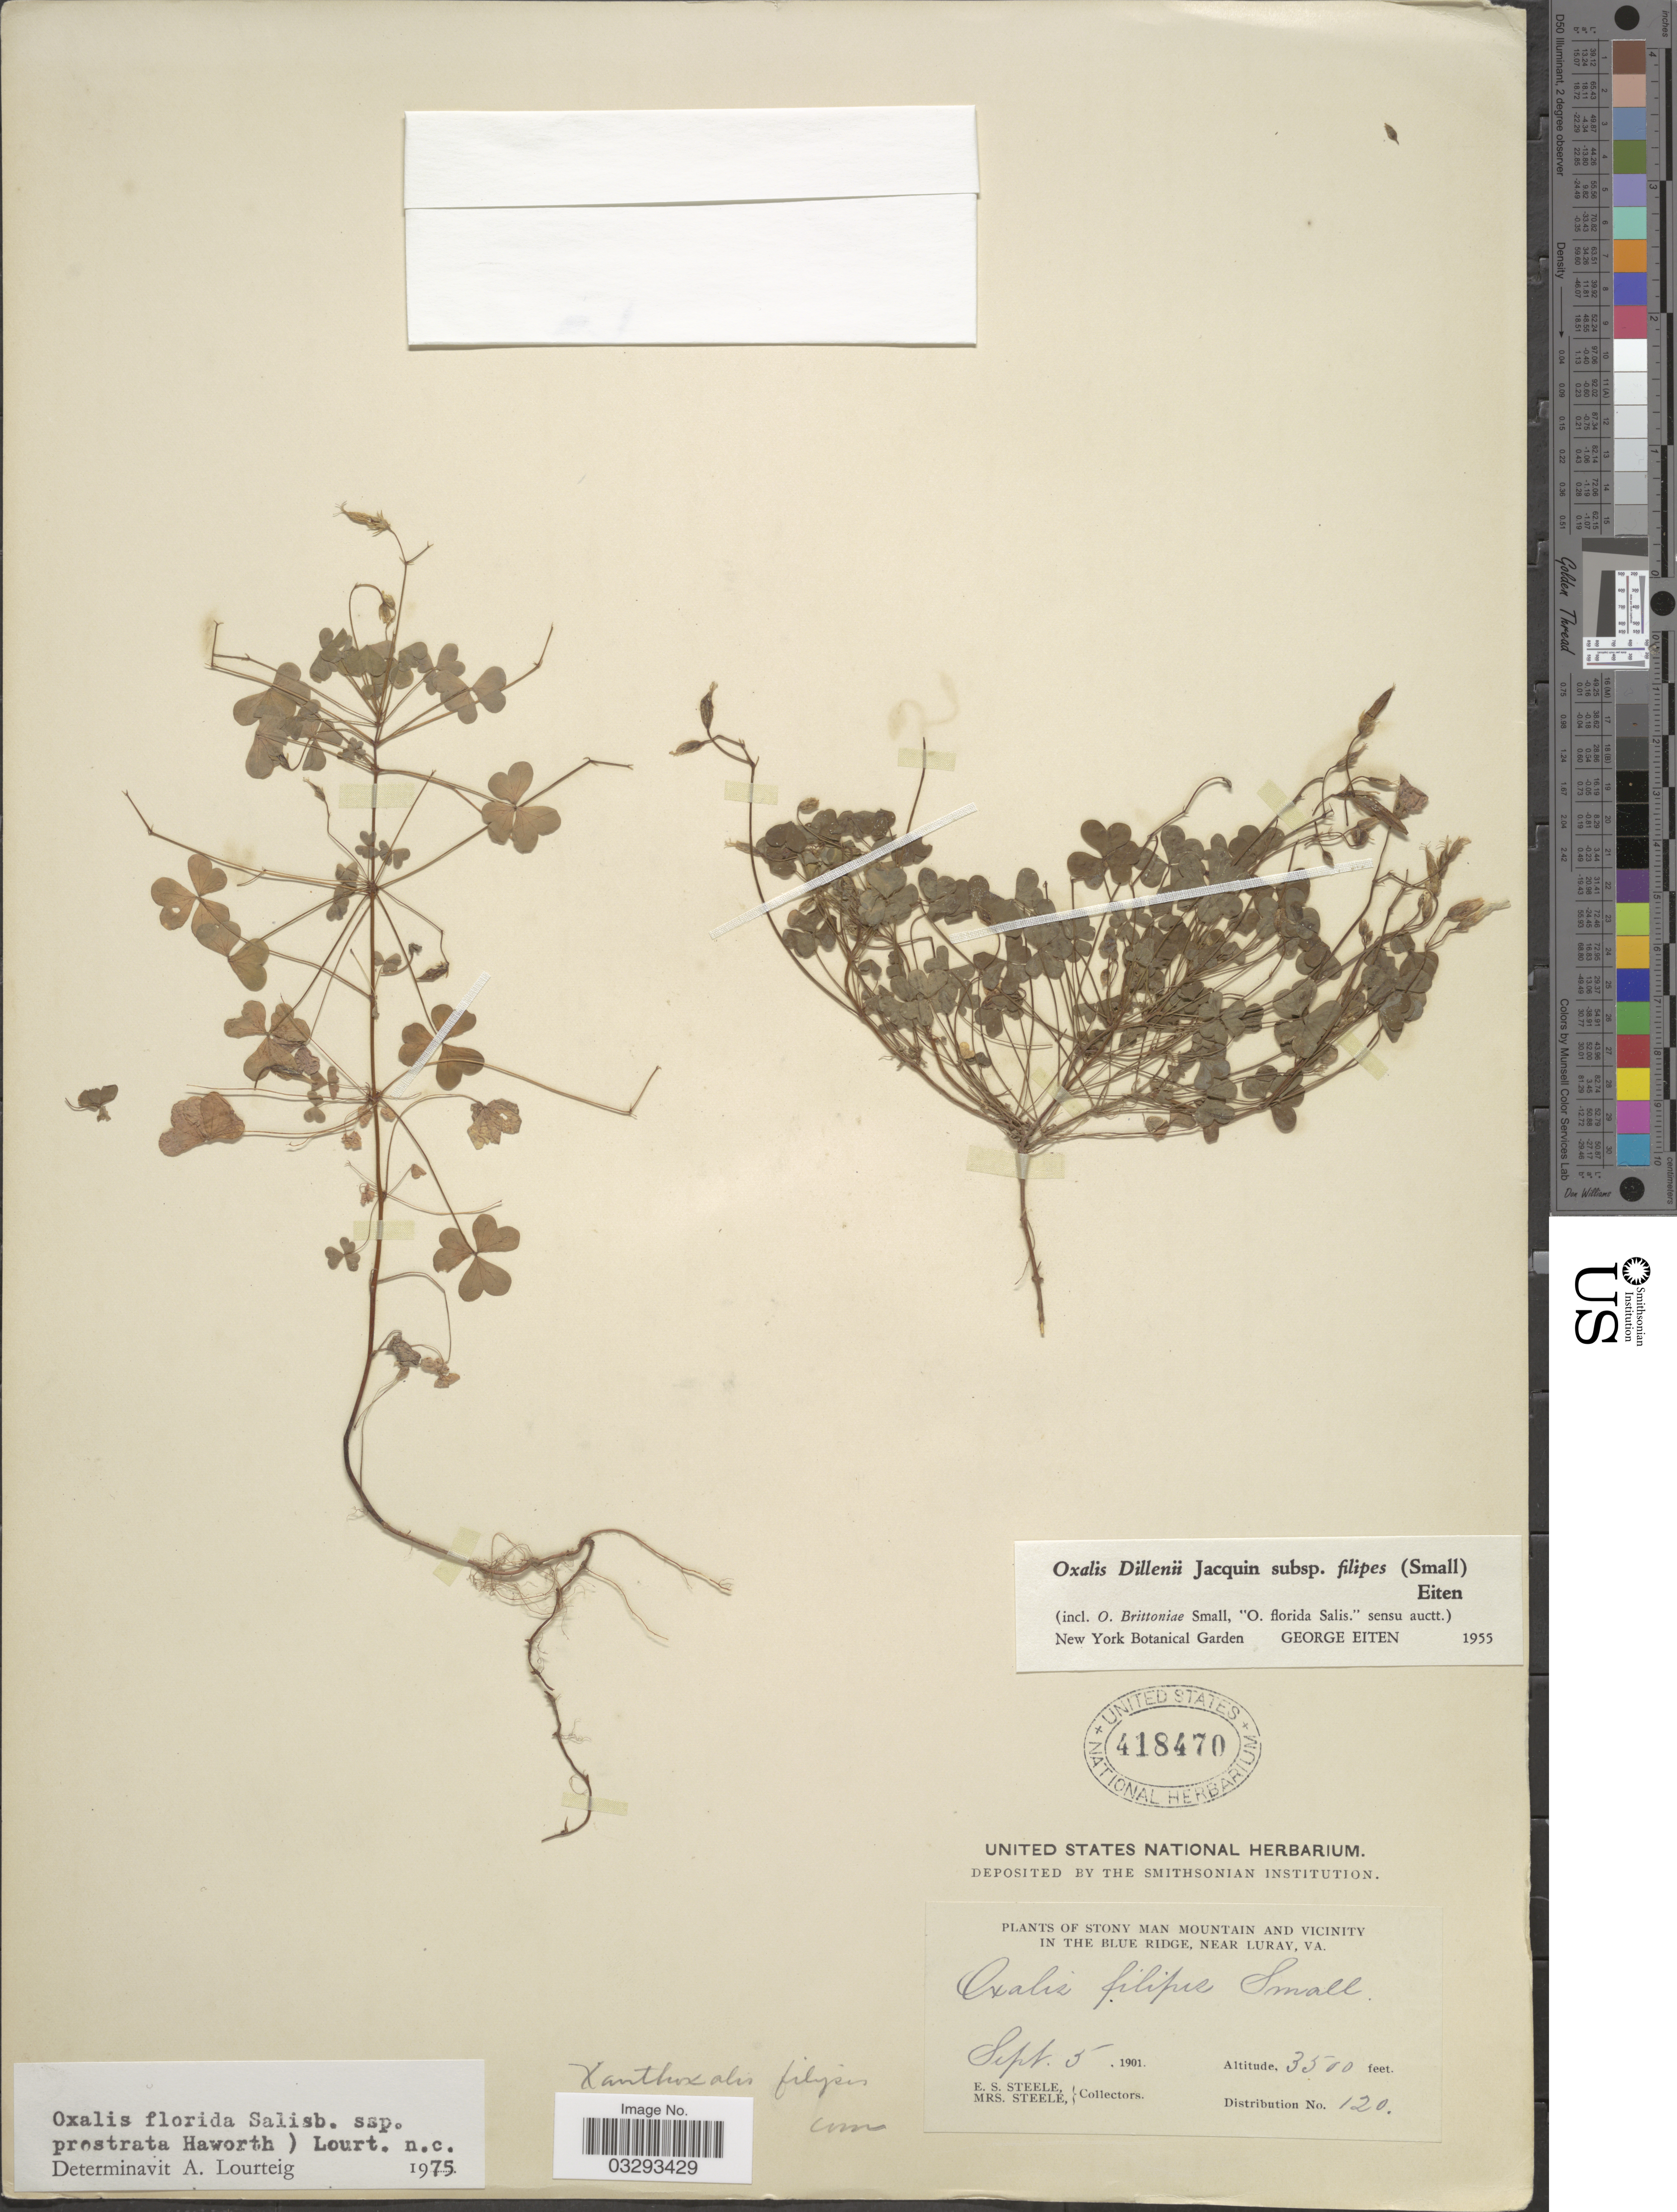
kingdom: Plantae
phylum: Tracheophyta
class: Magnoliopsida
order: Oxalidales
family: Oxalidaceae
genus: Oxalis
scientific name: Oxalis florida subsp. prostrata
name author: (Haw.) Lourteig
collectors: E. Steele & Mrs. E. S. Steele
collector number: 120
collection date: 1901-09-05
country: United States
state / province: Virginia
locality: Stony Man Mountain and vicinity in the Blue Ridge, near Luray.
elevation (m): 1067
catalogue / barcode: US 418470